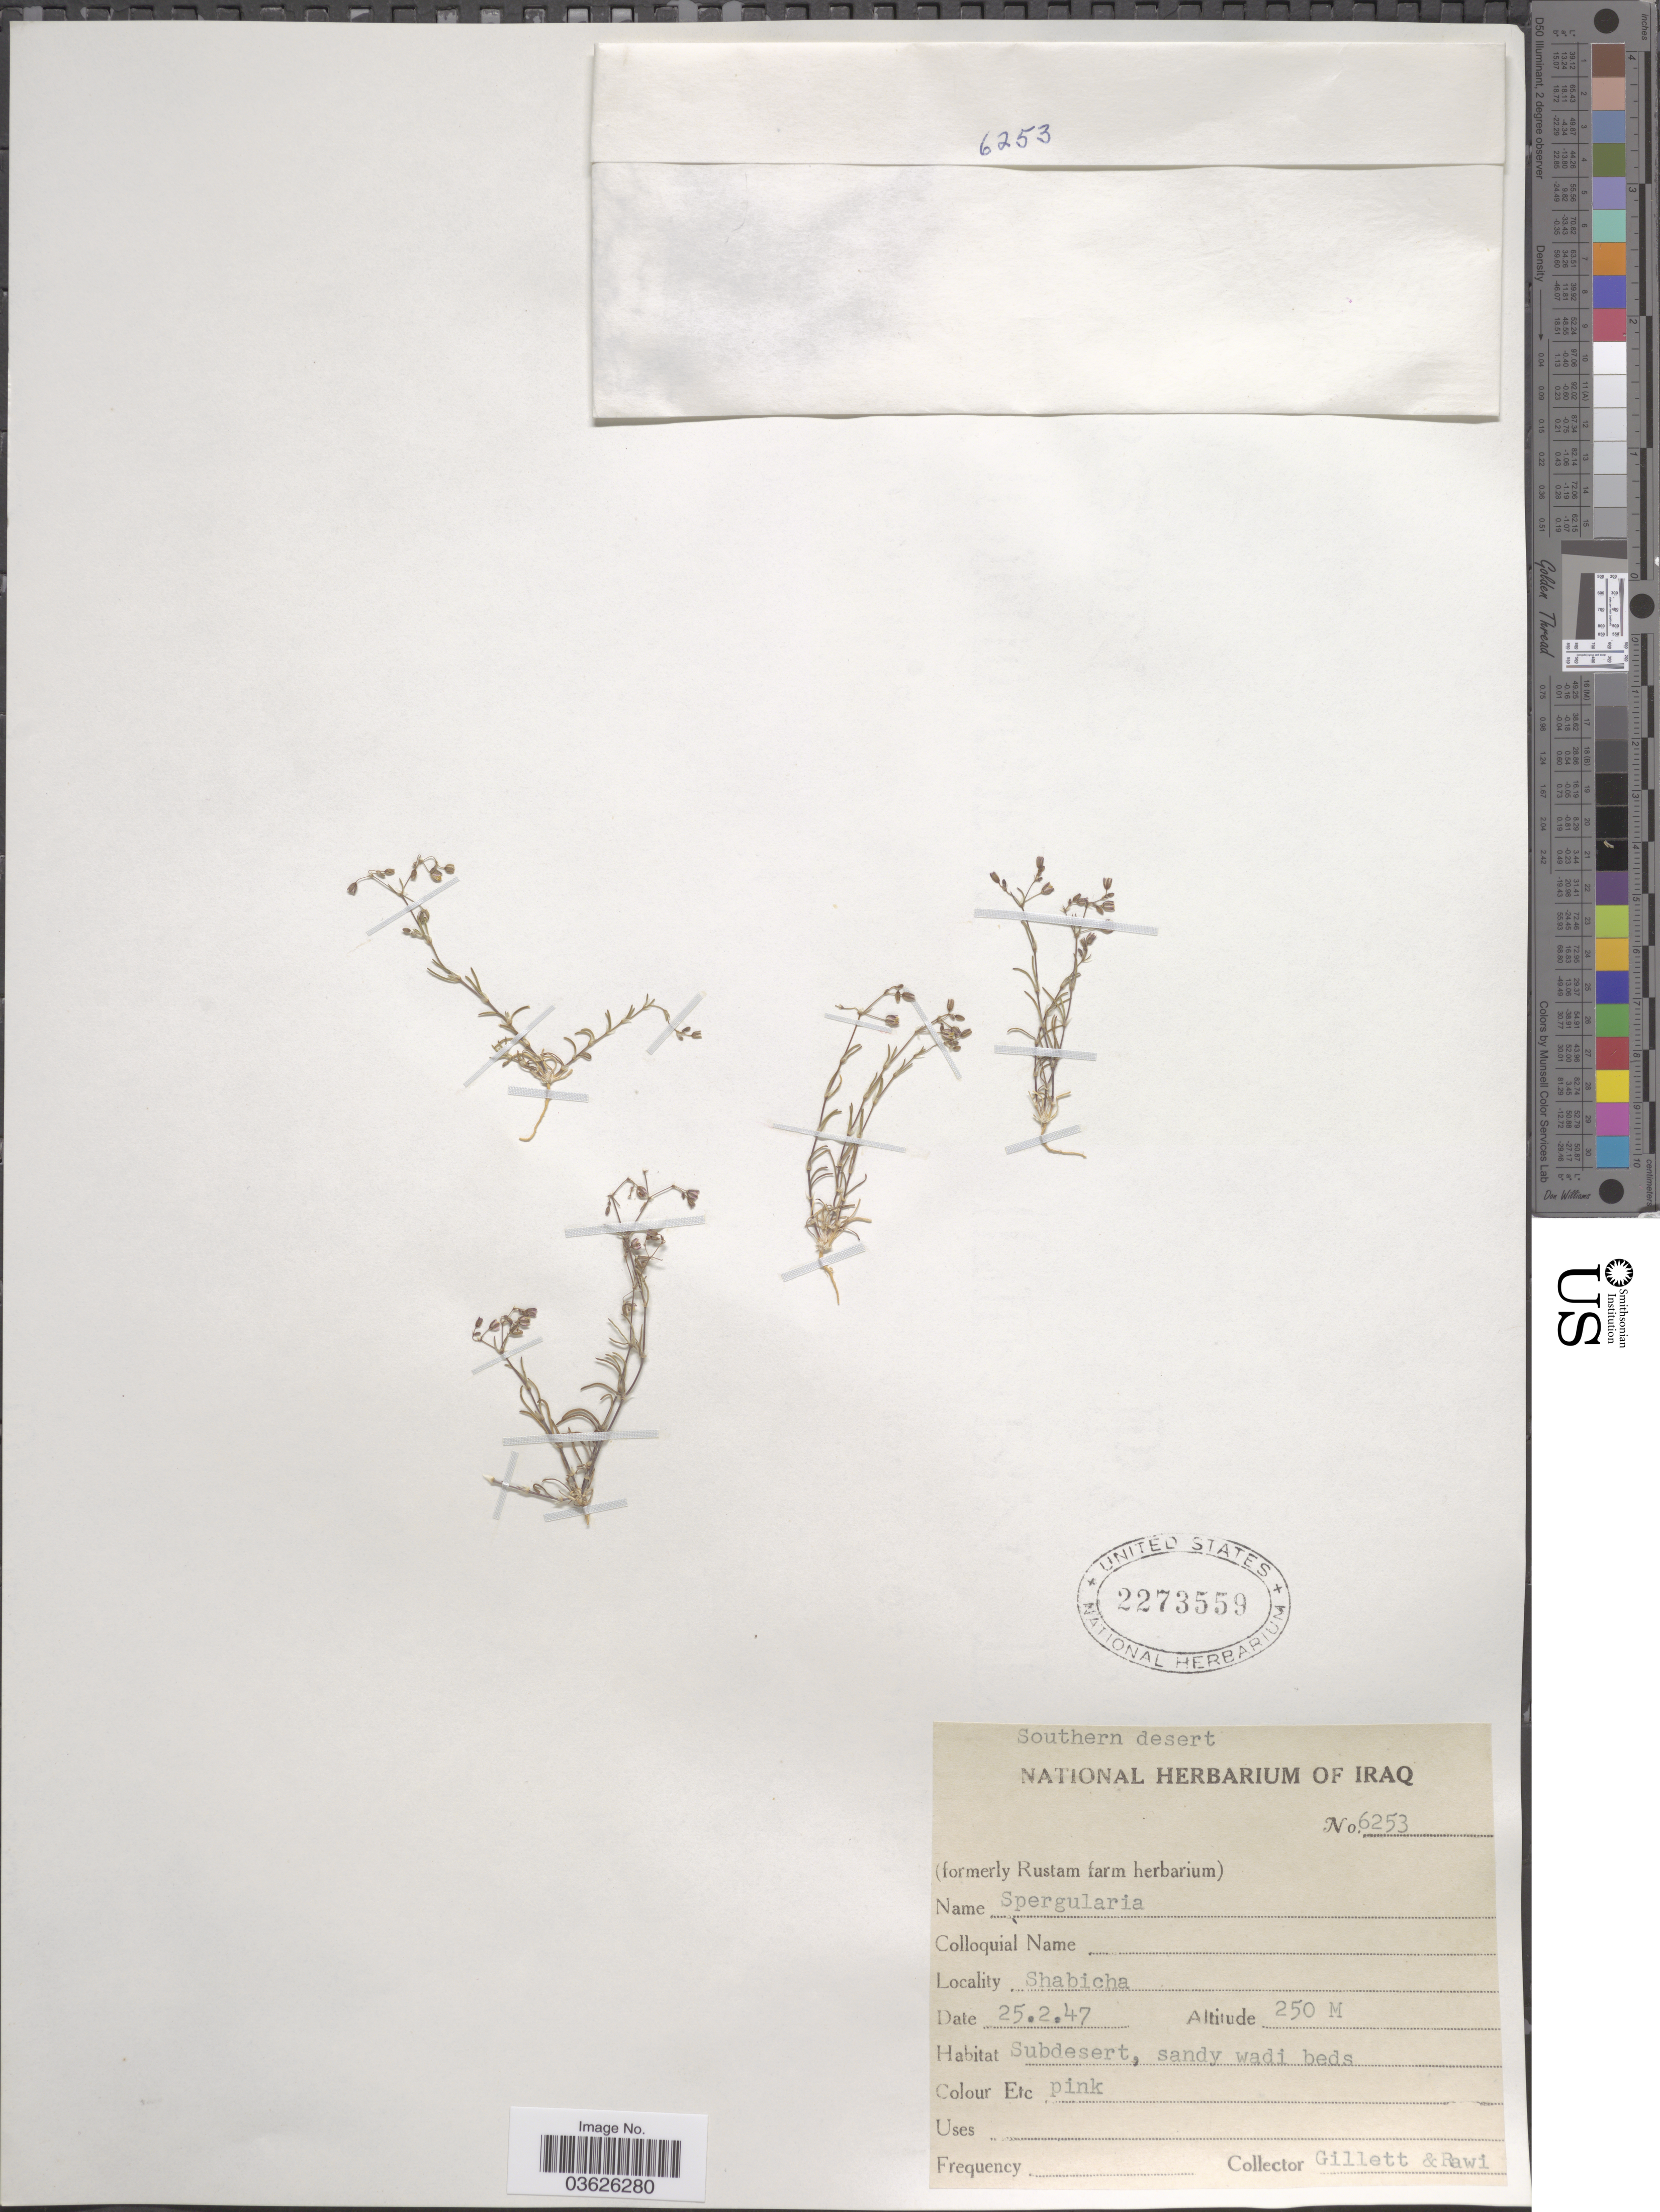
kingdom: Plantae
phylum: Tracheophyta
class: Magnoliopsida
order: Caryophyllales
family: Caryophyllaceae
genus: Spergularia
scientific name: Spergularia sp.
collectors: Gillett, -- & -. Rawi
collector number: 6253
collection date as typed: Transcribed d/m/y: 25/2/47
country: Iraq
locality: Southern desert. Shabicha.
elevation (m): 250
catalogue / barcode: US 2273559